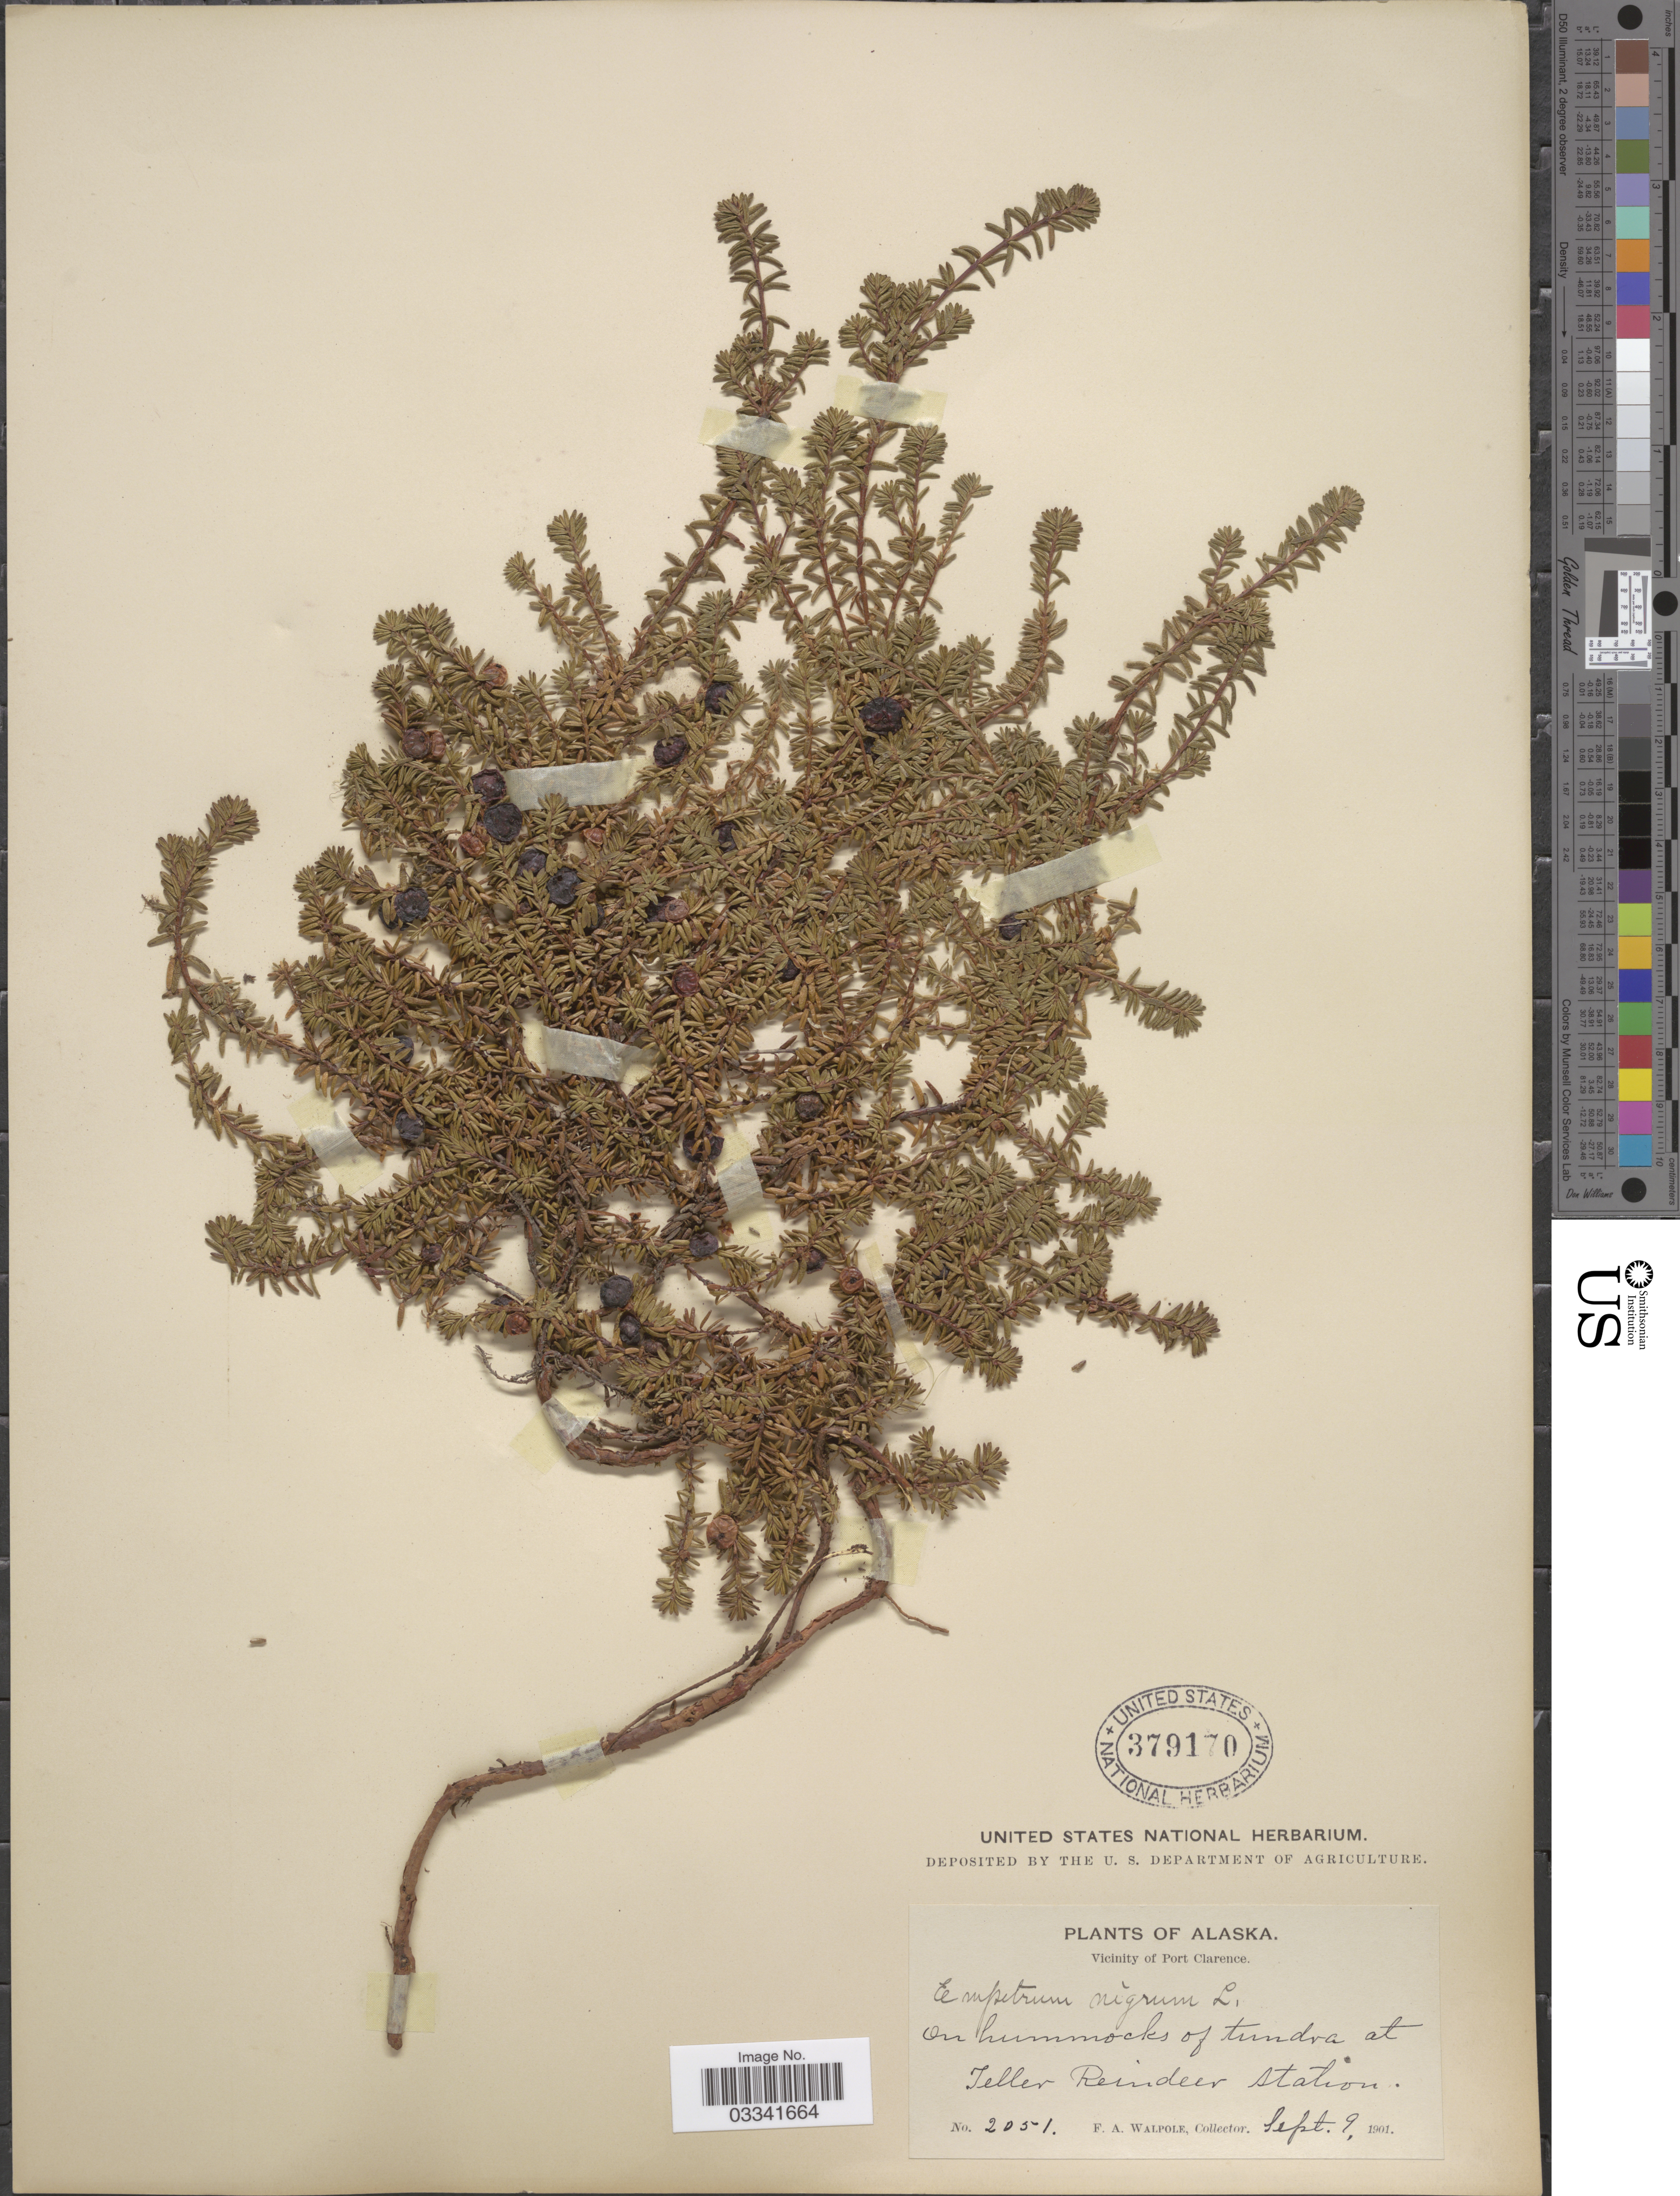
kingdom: Plantae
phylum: Tracheophyta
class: Magnoliopsida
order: Ericales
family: Ericaceae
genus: Empetrum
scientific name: Empetrum nigrum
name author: L.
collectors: F. Walpole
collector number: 2051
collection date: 1901-09-09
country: United States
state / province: Alaska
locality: Vicinity of Port Clarence. Teller Reindeer Station.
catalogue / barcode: US 379170